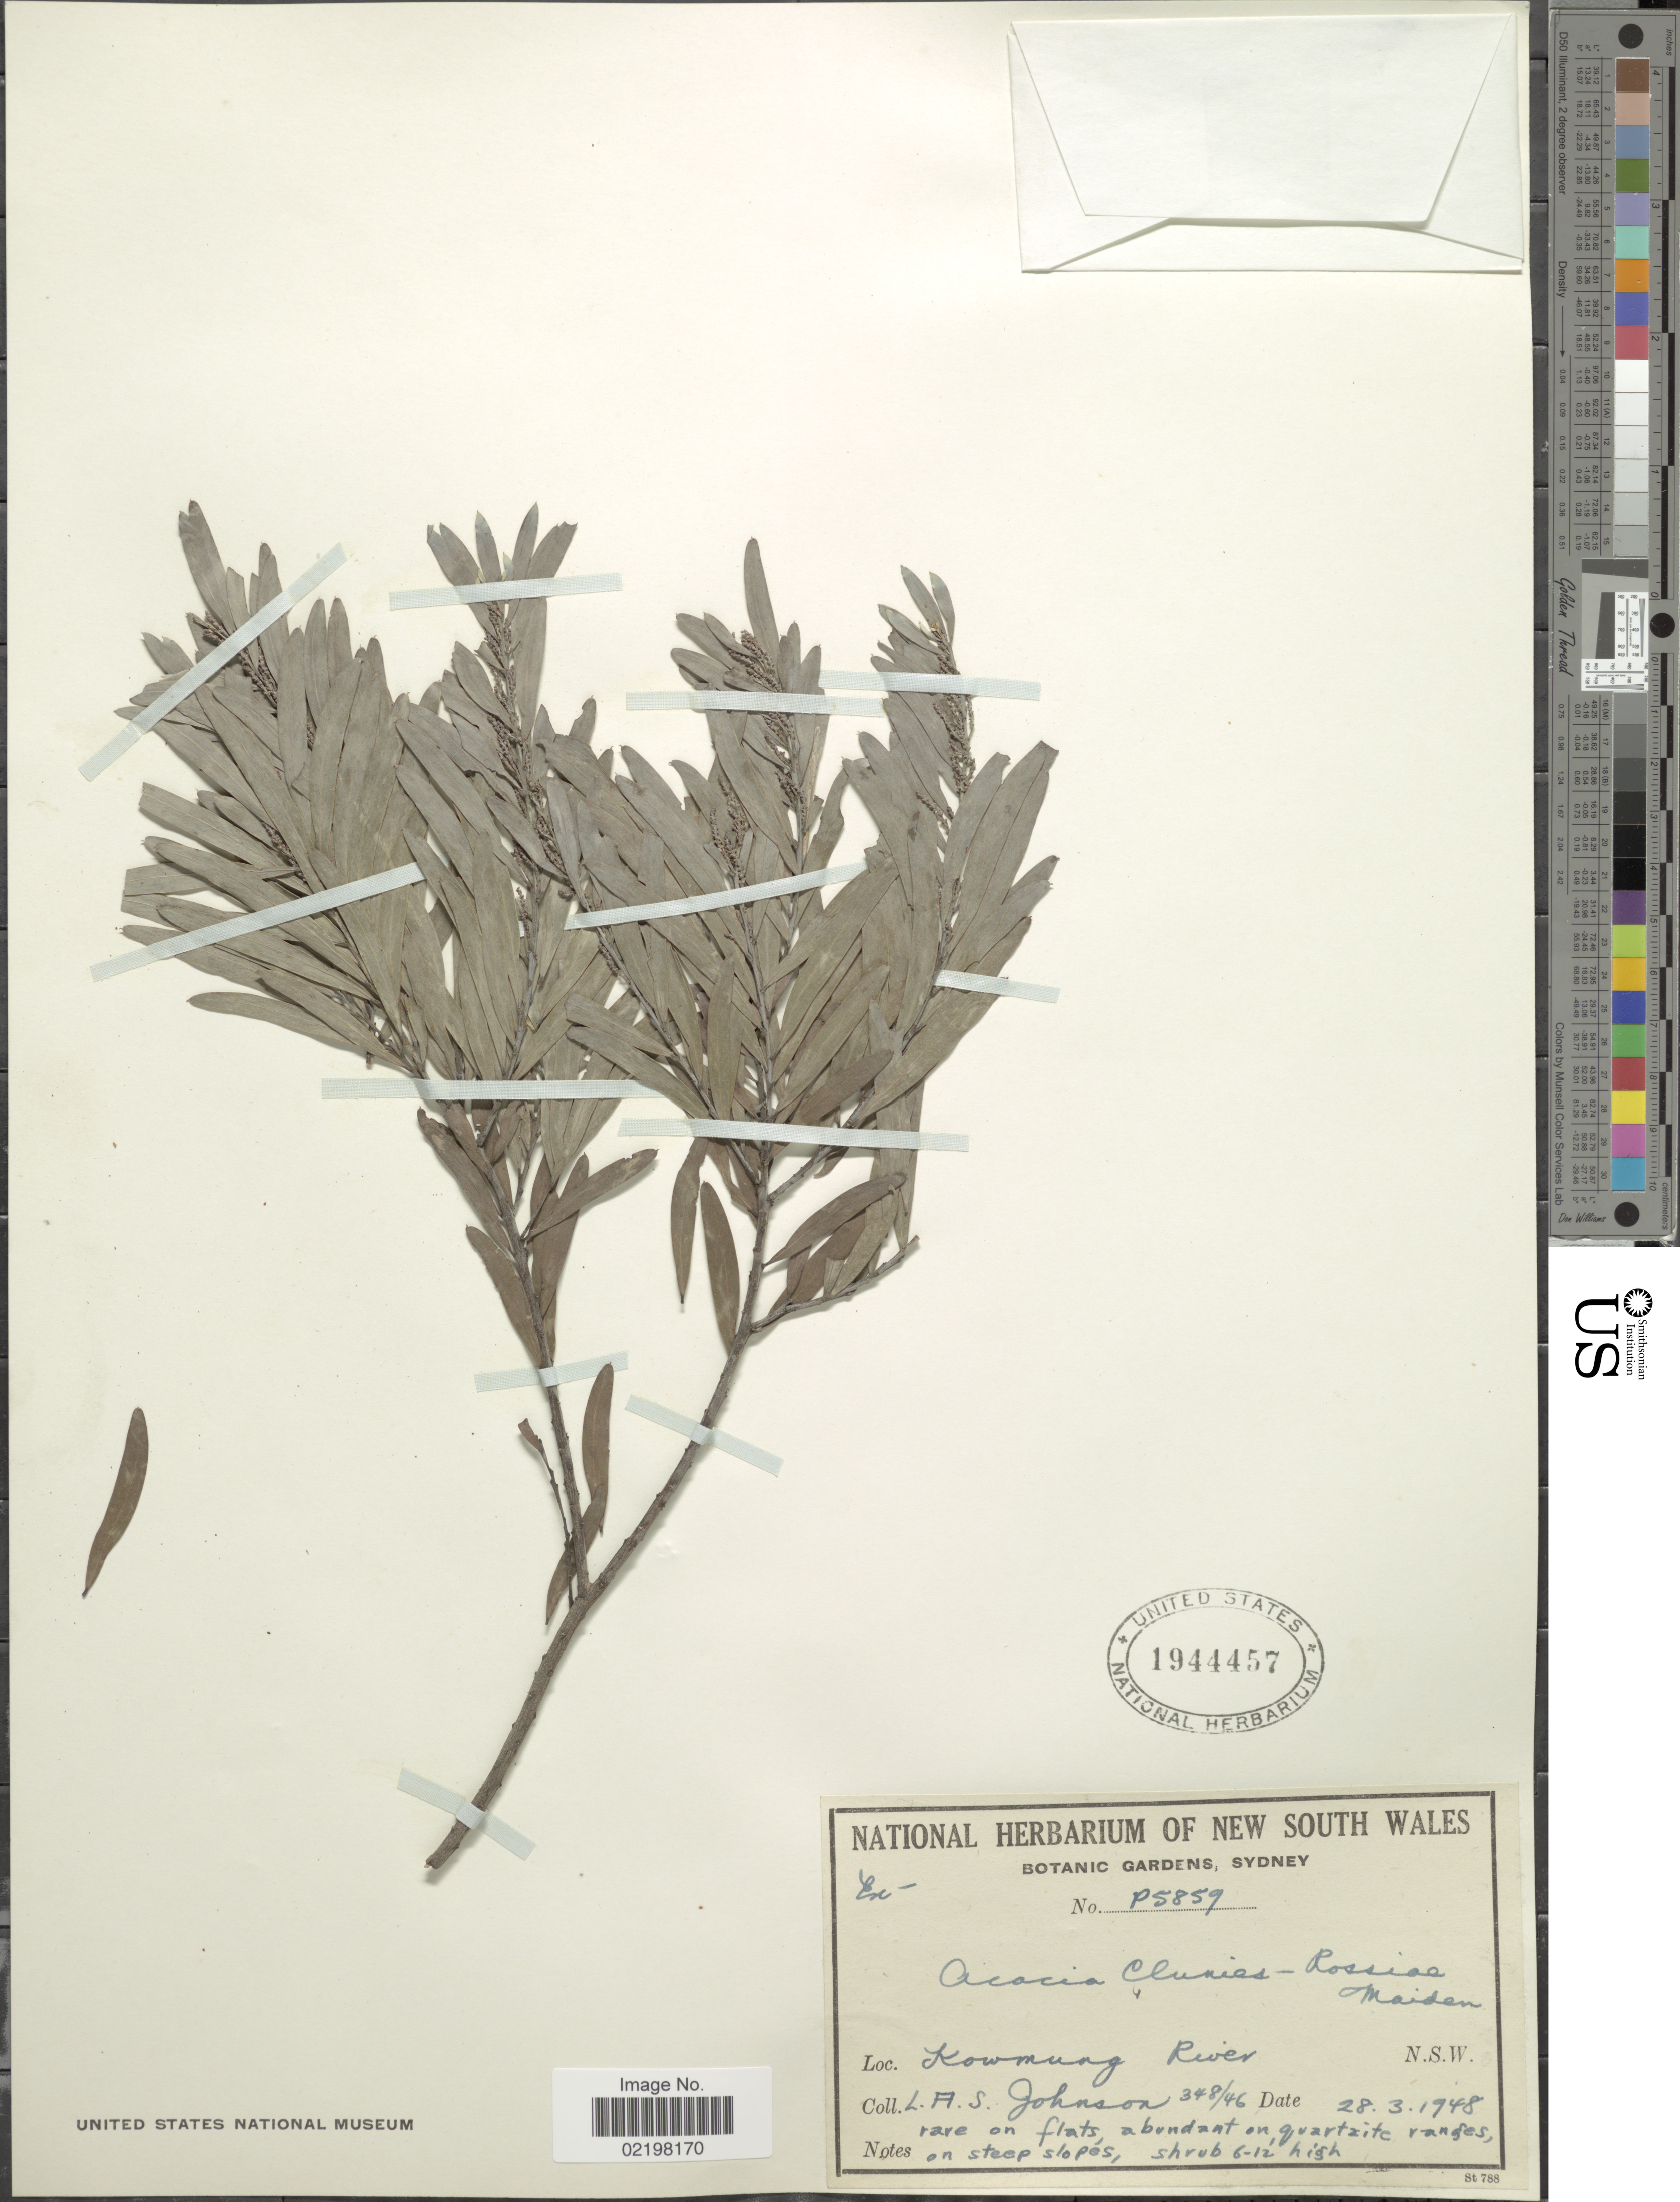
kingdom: Plantae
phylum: Tracheophyta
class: Magnoliopsida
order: Fabales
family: Fabaceae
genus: Acacia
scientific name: Acacia clunies-rossiae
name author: Maiden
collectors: L. Johnson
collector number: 348/46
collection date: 1948-03-28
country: Australia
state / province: New South Wales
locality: Kowmung River, N.S.W.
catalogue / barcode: US 1944457